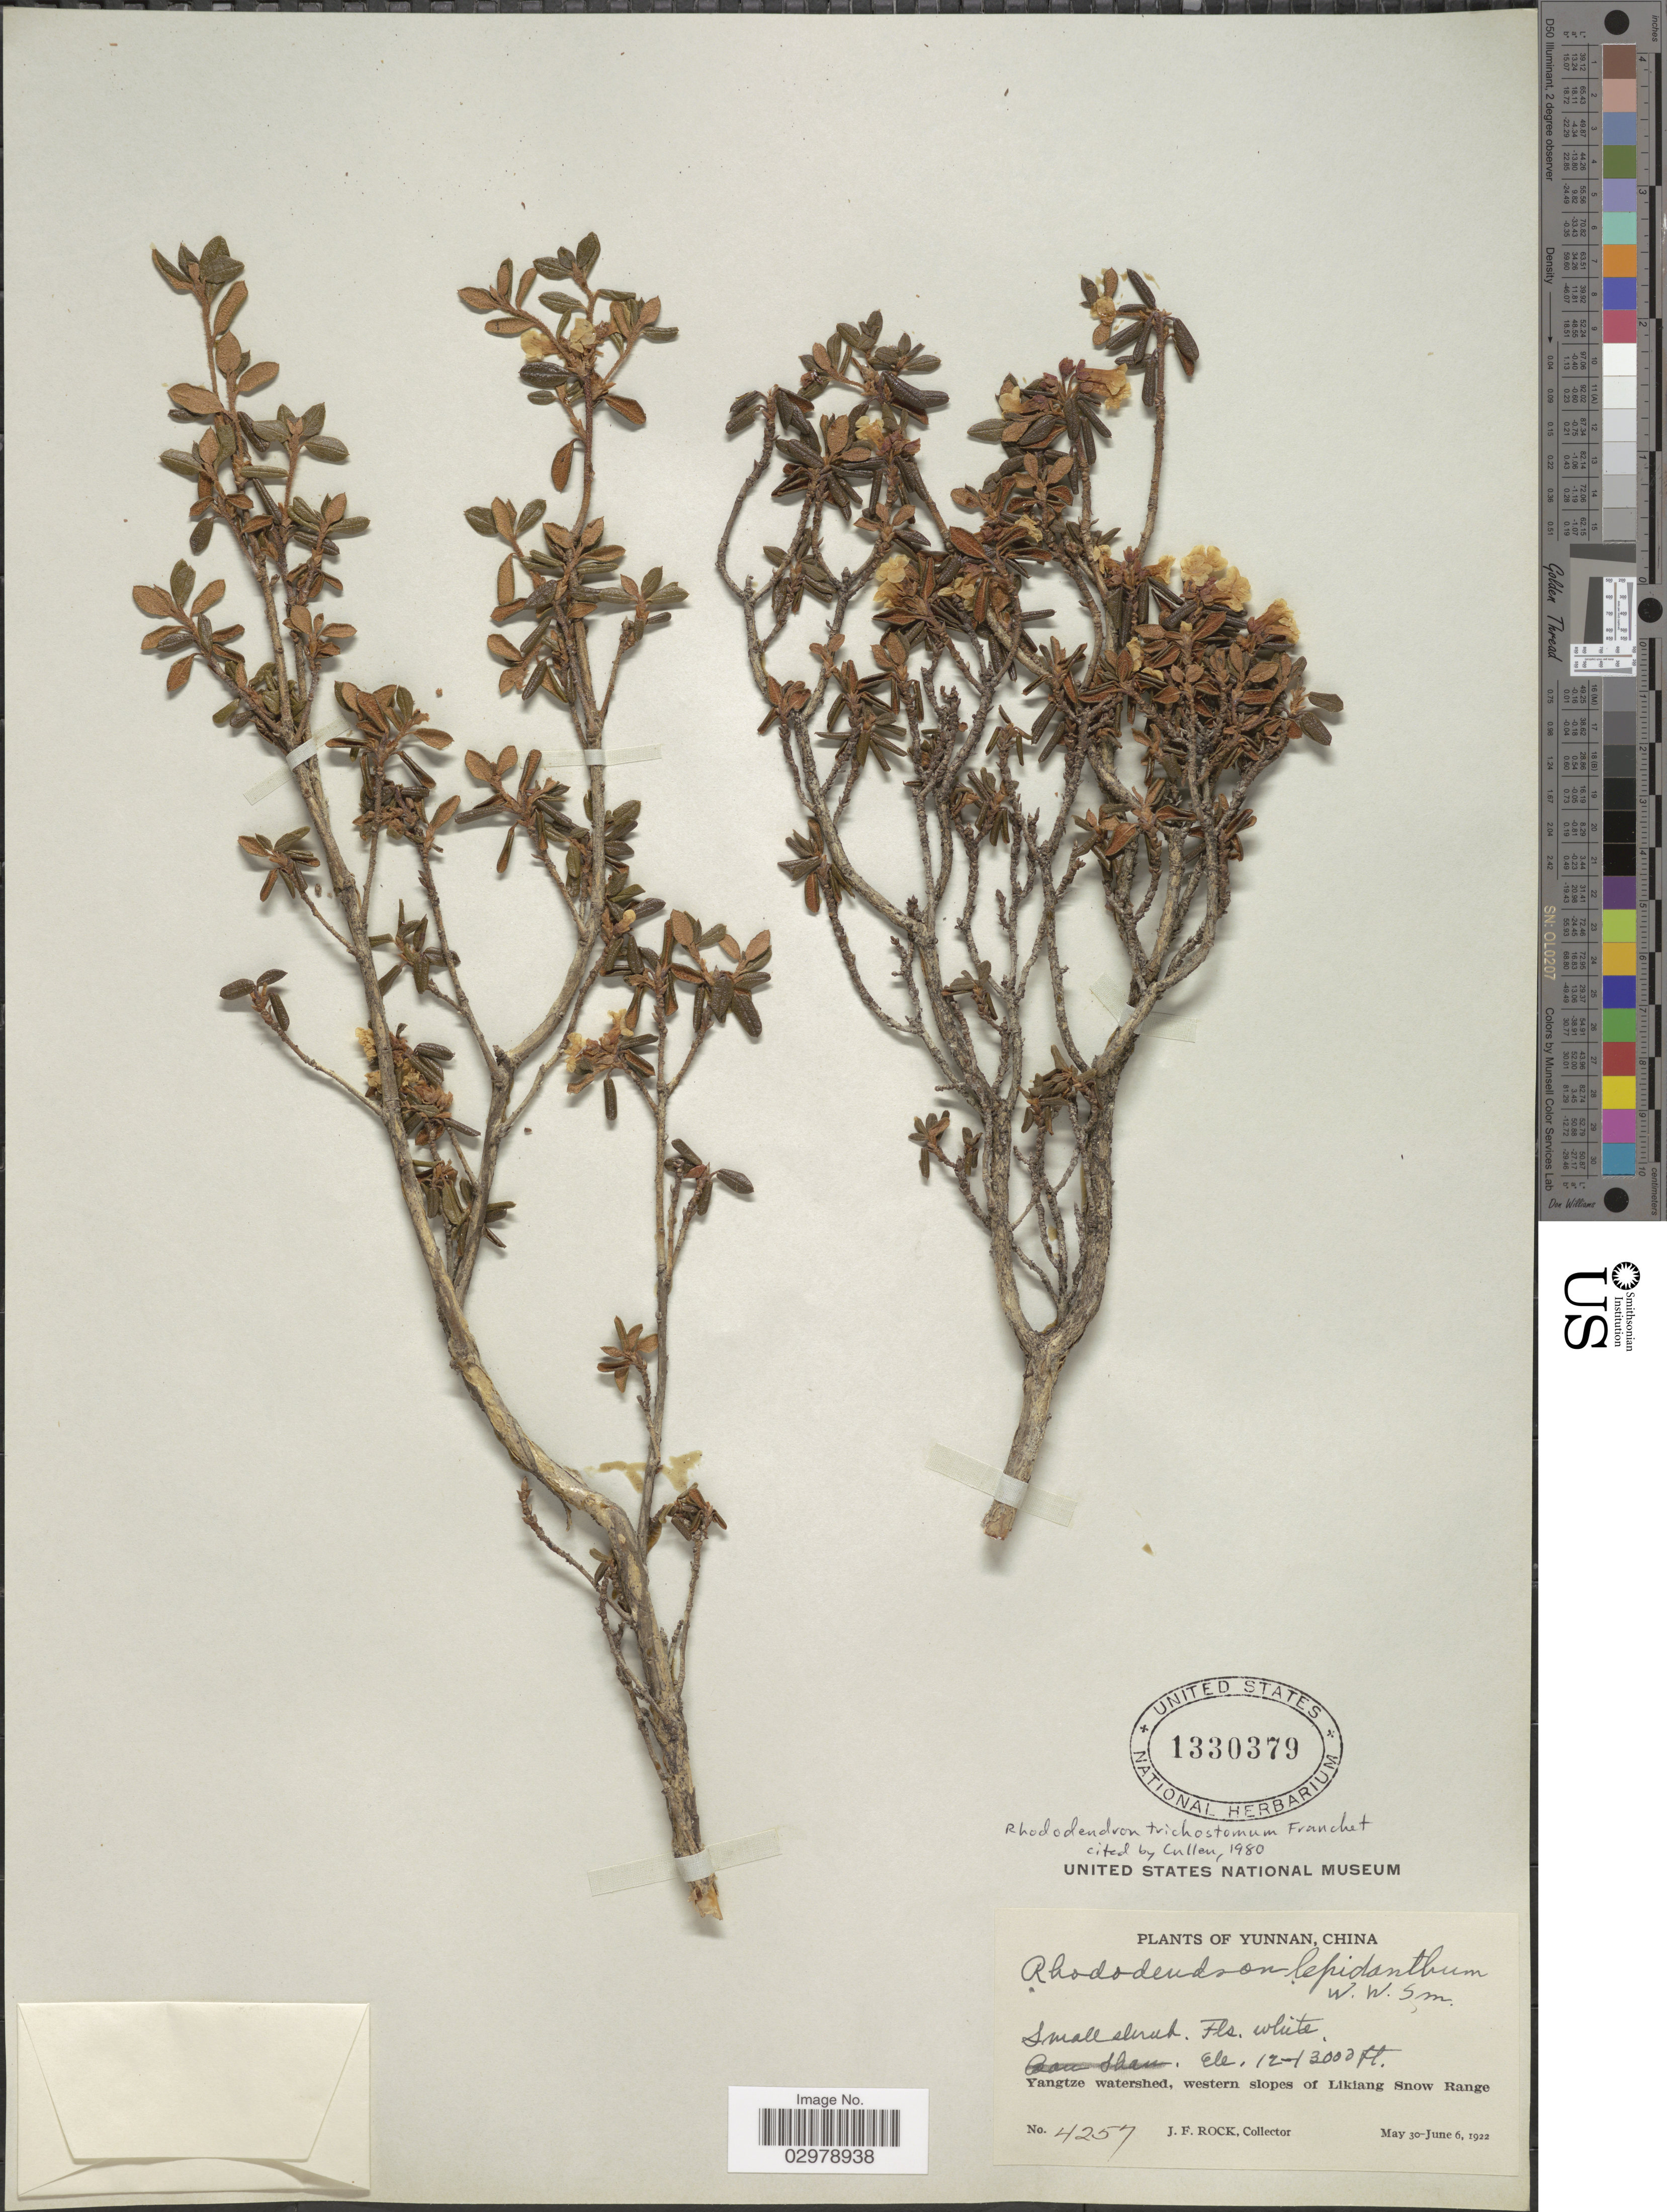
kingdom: Plantae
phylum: Tracheophyta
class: Magnoliopsida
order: Ericales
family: Ericaceae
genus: Rhododendron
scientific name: Rhododendron trichostomum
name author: Franch.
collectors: J. Rock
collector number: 4257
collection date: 1922-05-30/1922-06-06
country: China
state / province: Yunnan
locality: Yangtze watershed, western slopes of Likiang Snow Range.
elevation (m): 3658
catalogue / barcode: US 1330379